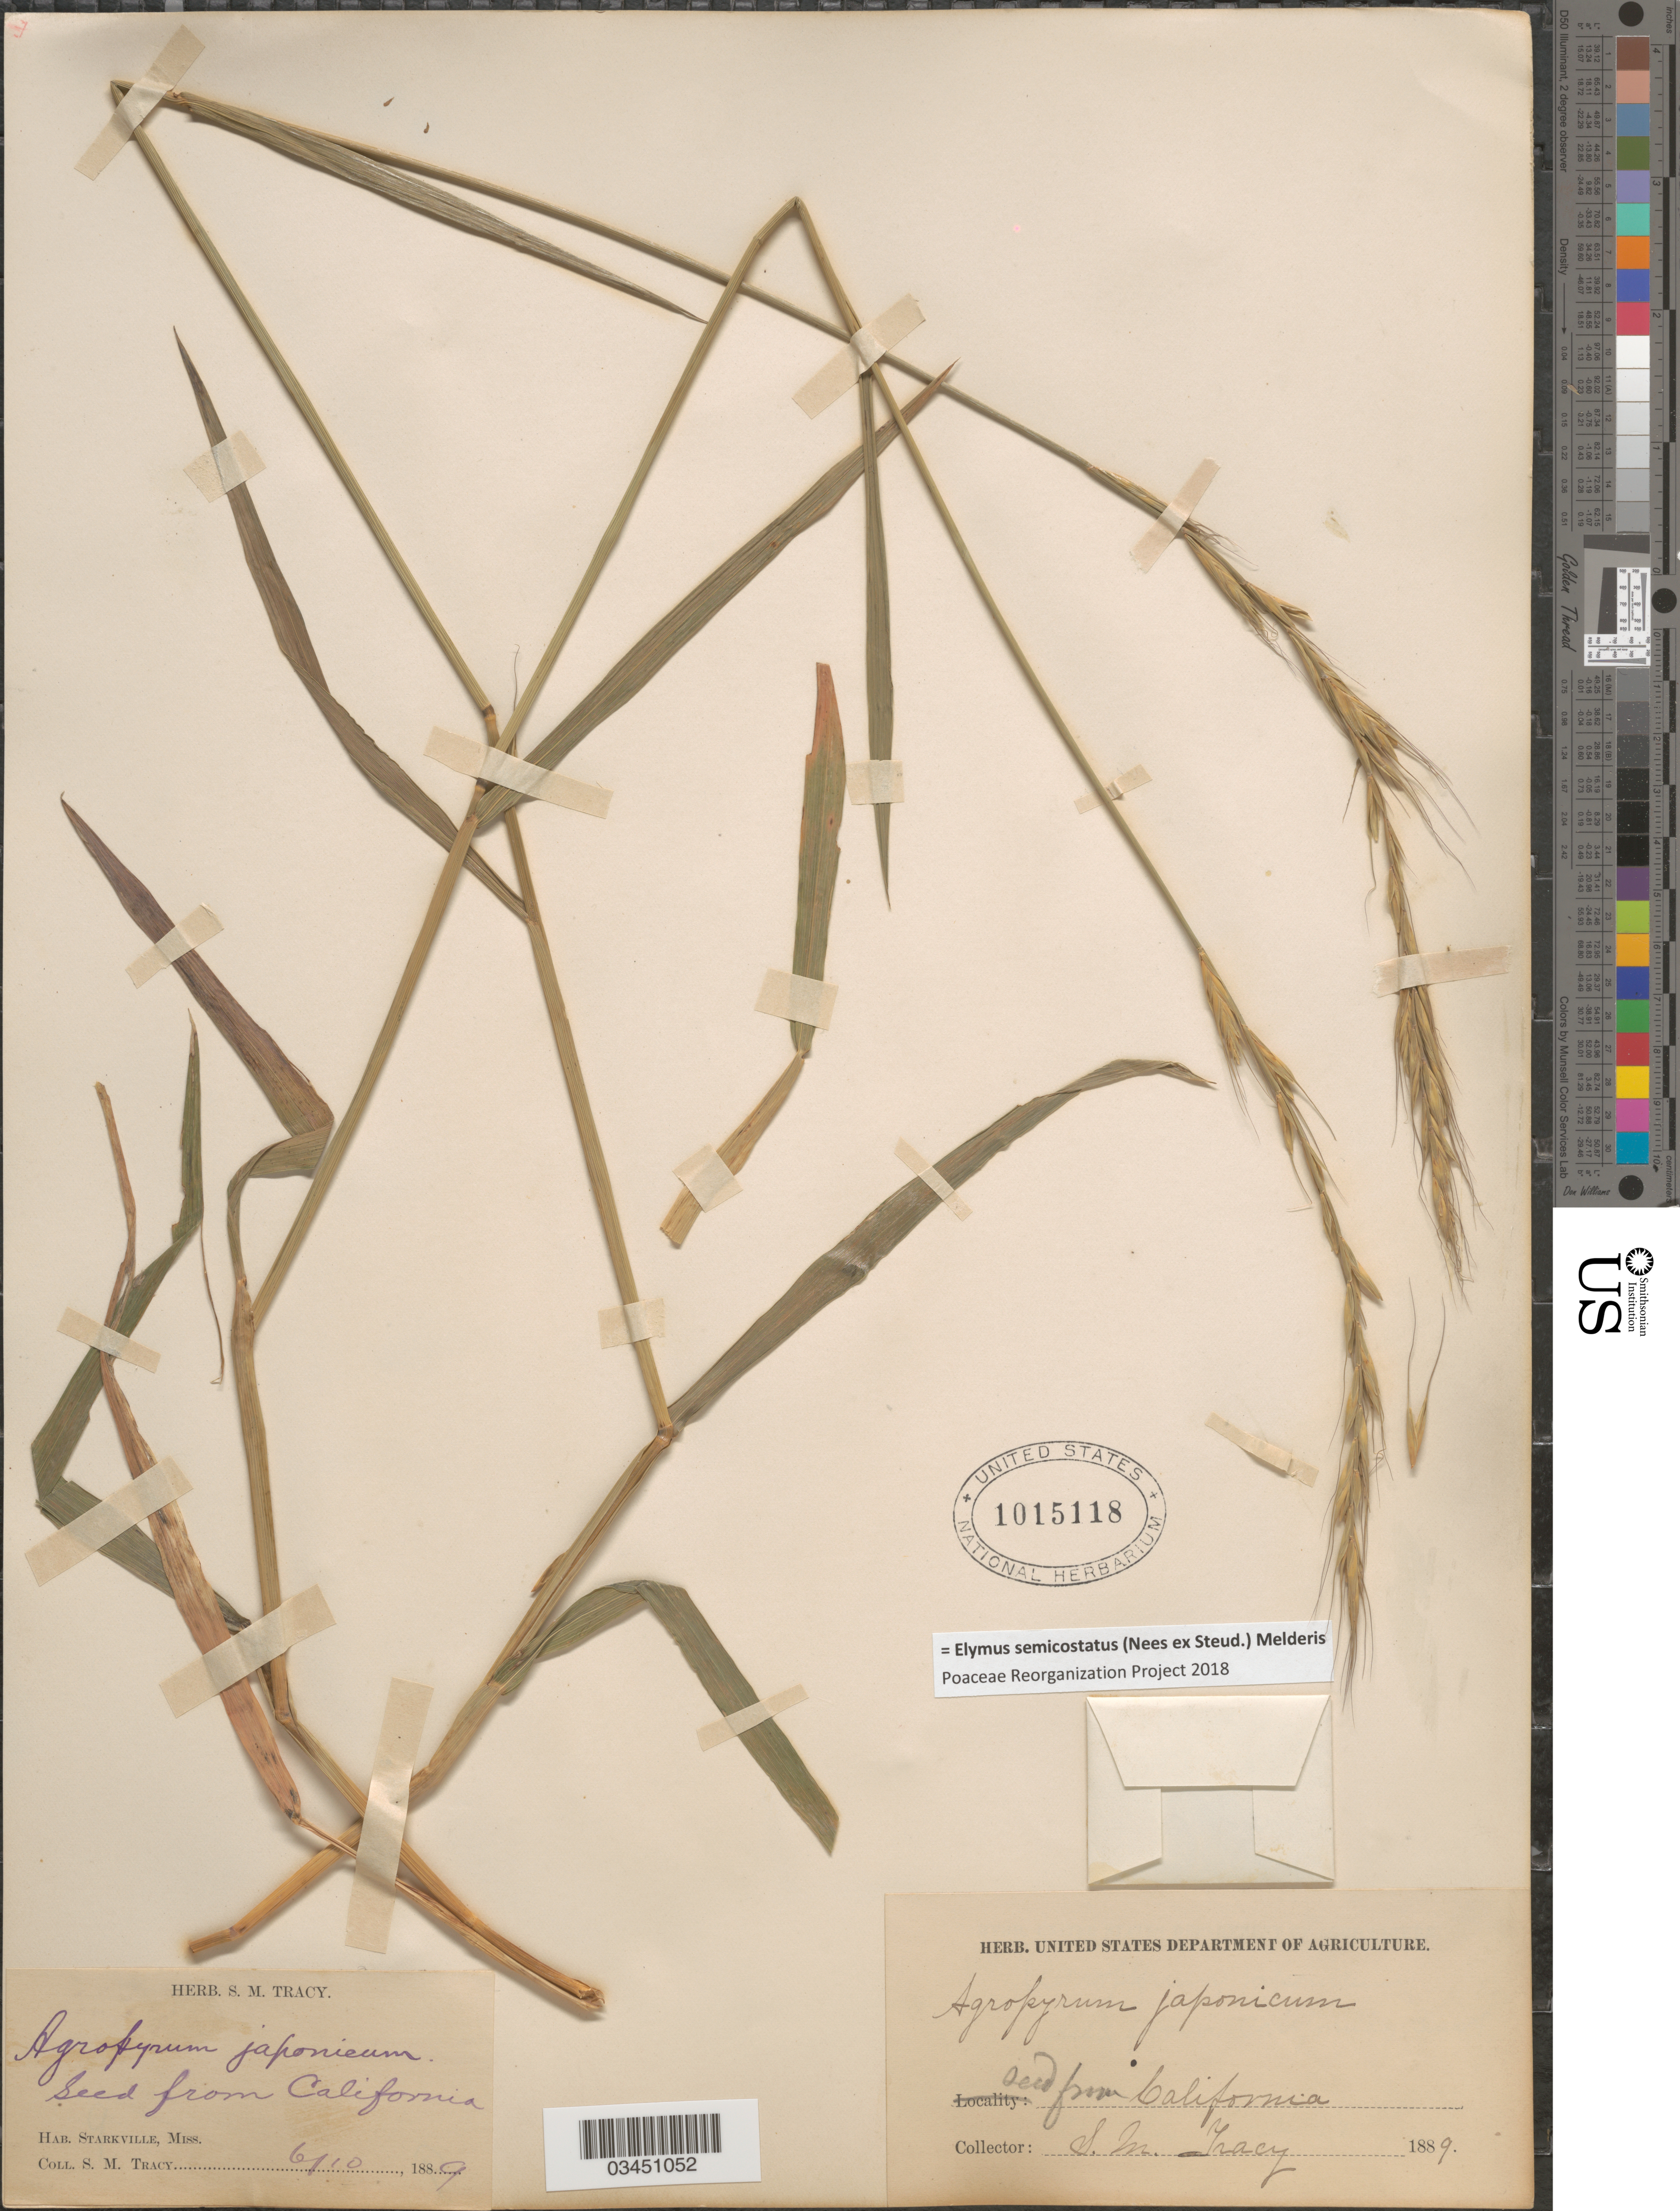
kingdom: Plantae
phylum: Tracheophyta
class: Liliopsida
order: Poales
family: Poaceae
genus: Elymus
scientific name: Elymus semicostatus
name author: (Nees ex Steud.) Melderis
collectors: S. M. Tracy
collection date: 1889-06-10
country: United States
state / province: Mississippi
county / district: Oktibbeha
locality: Starkville.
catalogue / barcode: US 1015118